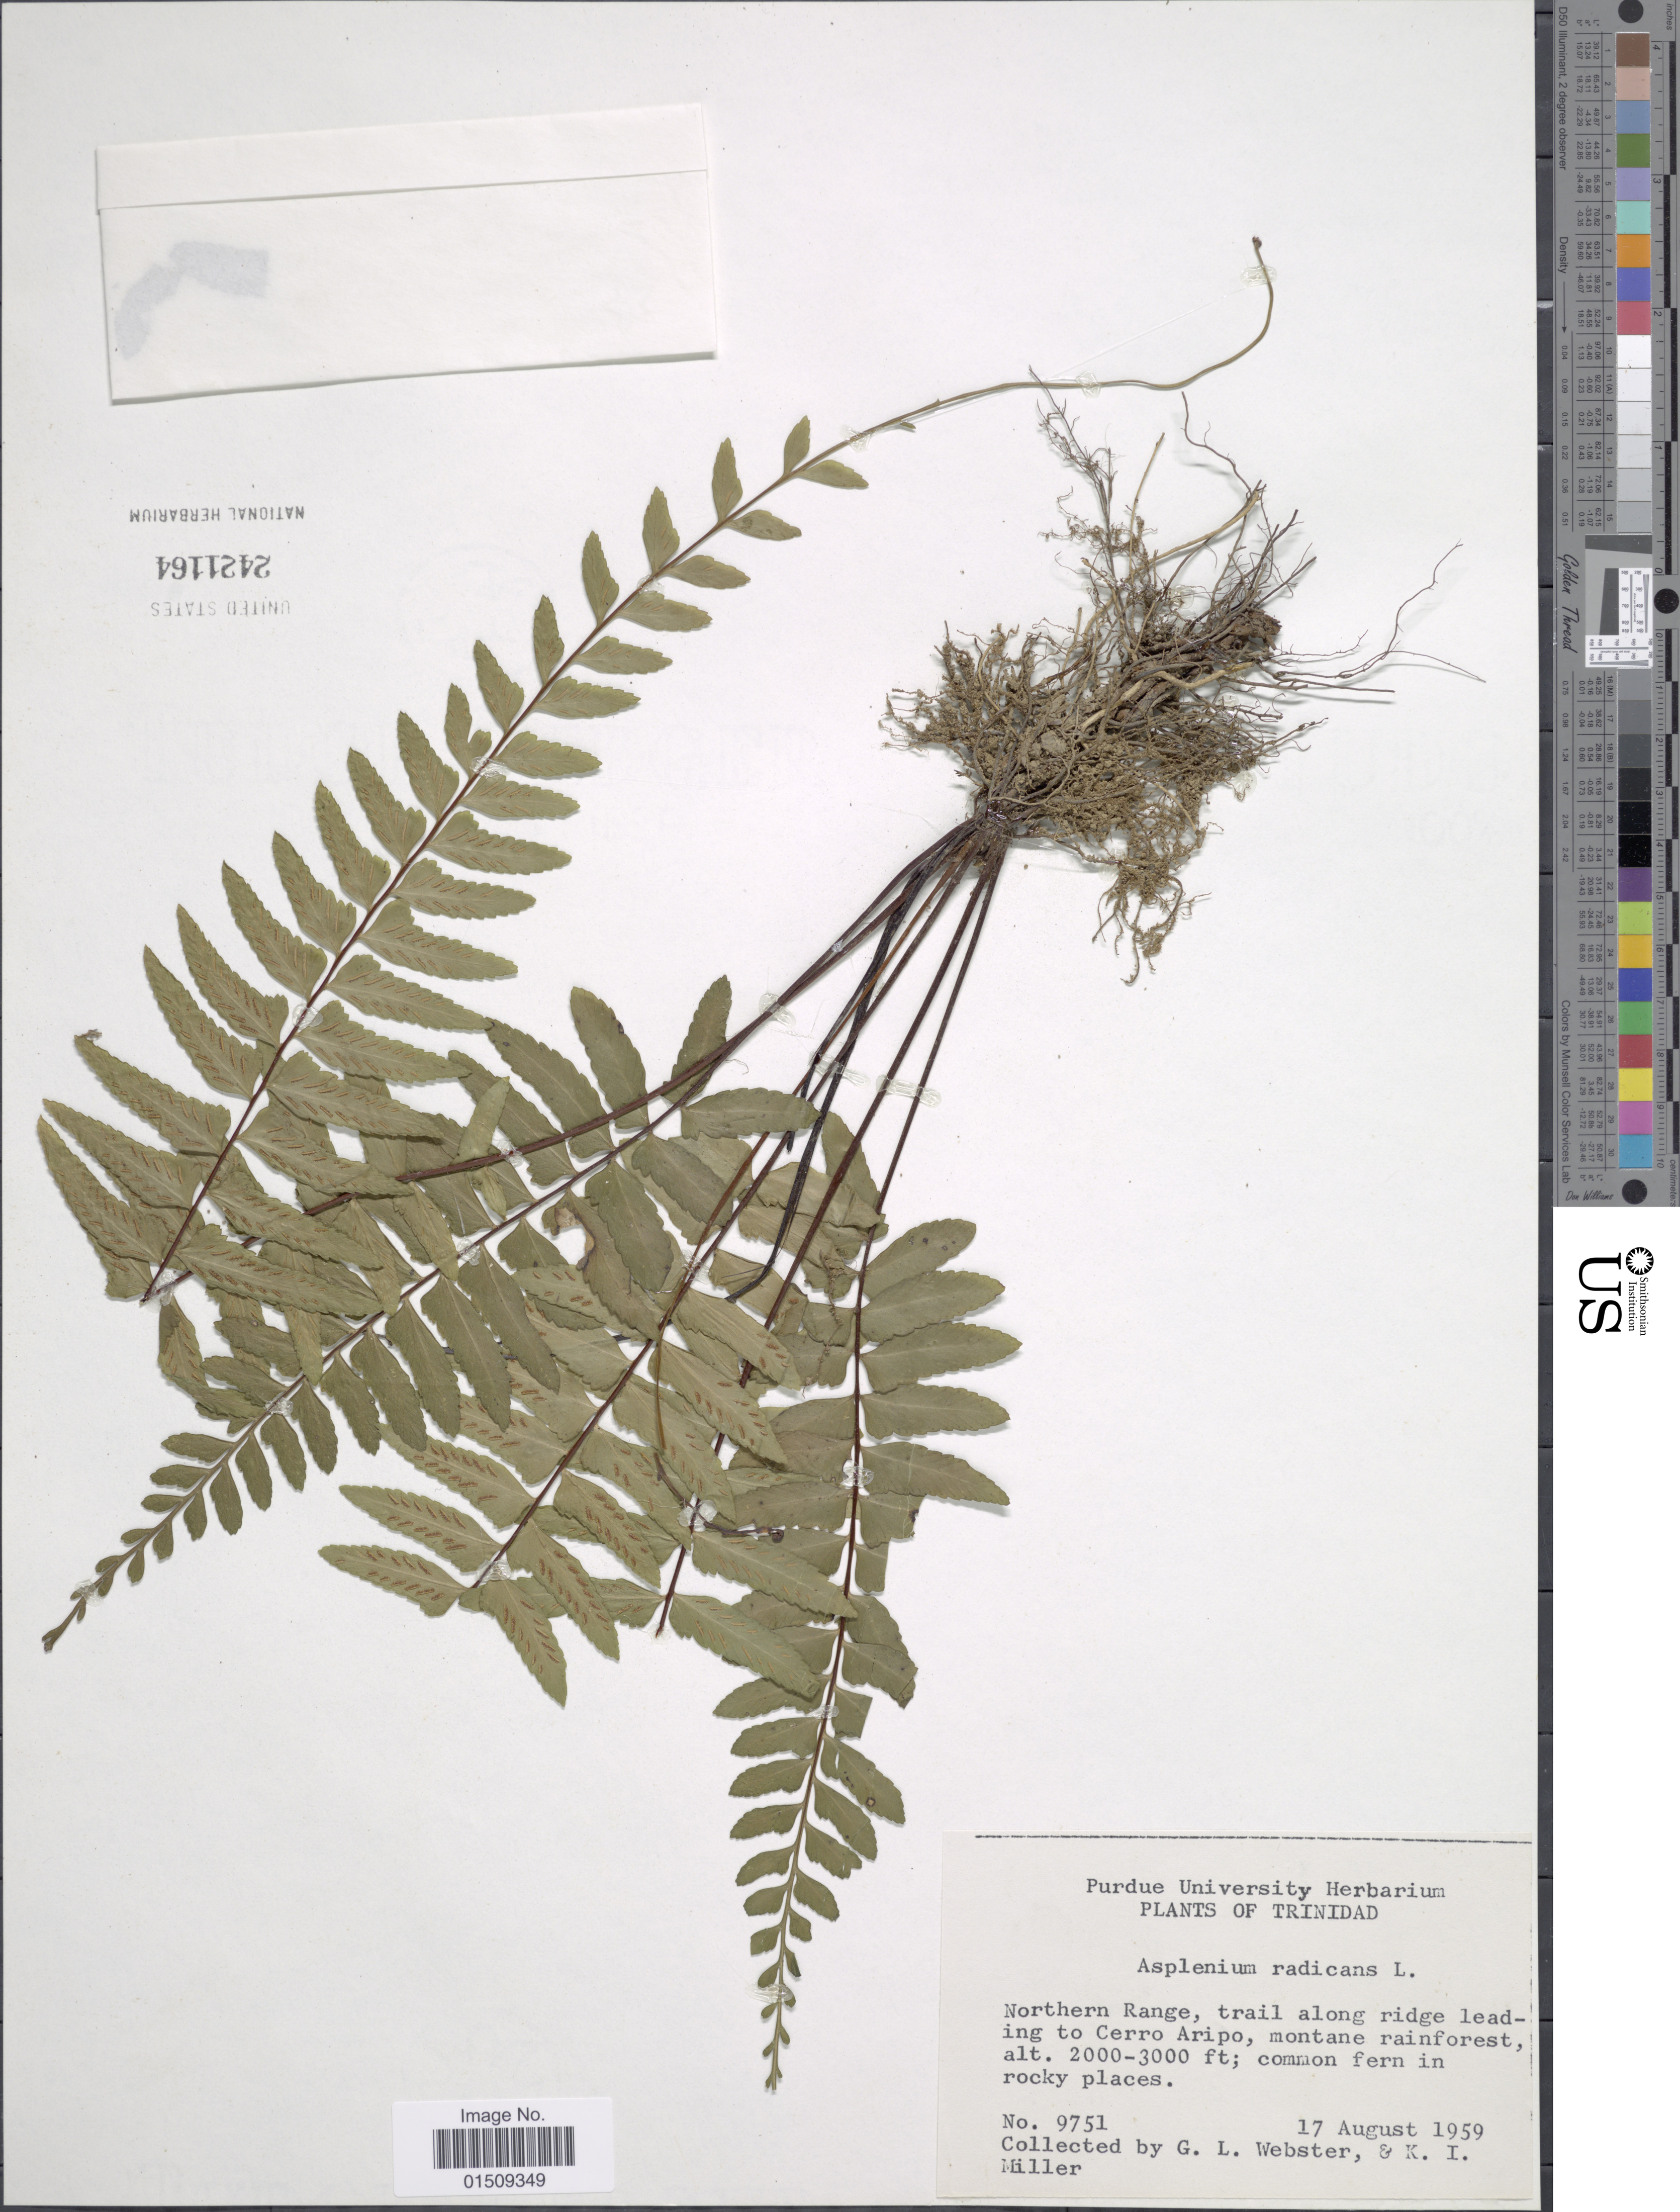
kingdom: Plantae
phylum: Tracheophyta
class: Polypodiopsida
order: Polypodiales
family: Aspleniaceae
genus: Asplenium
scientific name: Asplenium radicans var. cirrhatum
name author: (Rich. ex Willd.) Rosenst.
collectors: G. L. Webster & K. I. Miller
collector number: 9751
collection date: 1959-08-17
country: Trinidad and Tobago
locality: Trinidad, Northern Range, trail along ridge leading to Cerro Aripo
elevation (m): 610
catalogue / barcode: US 2421164